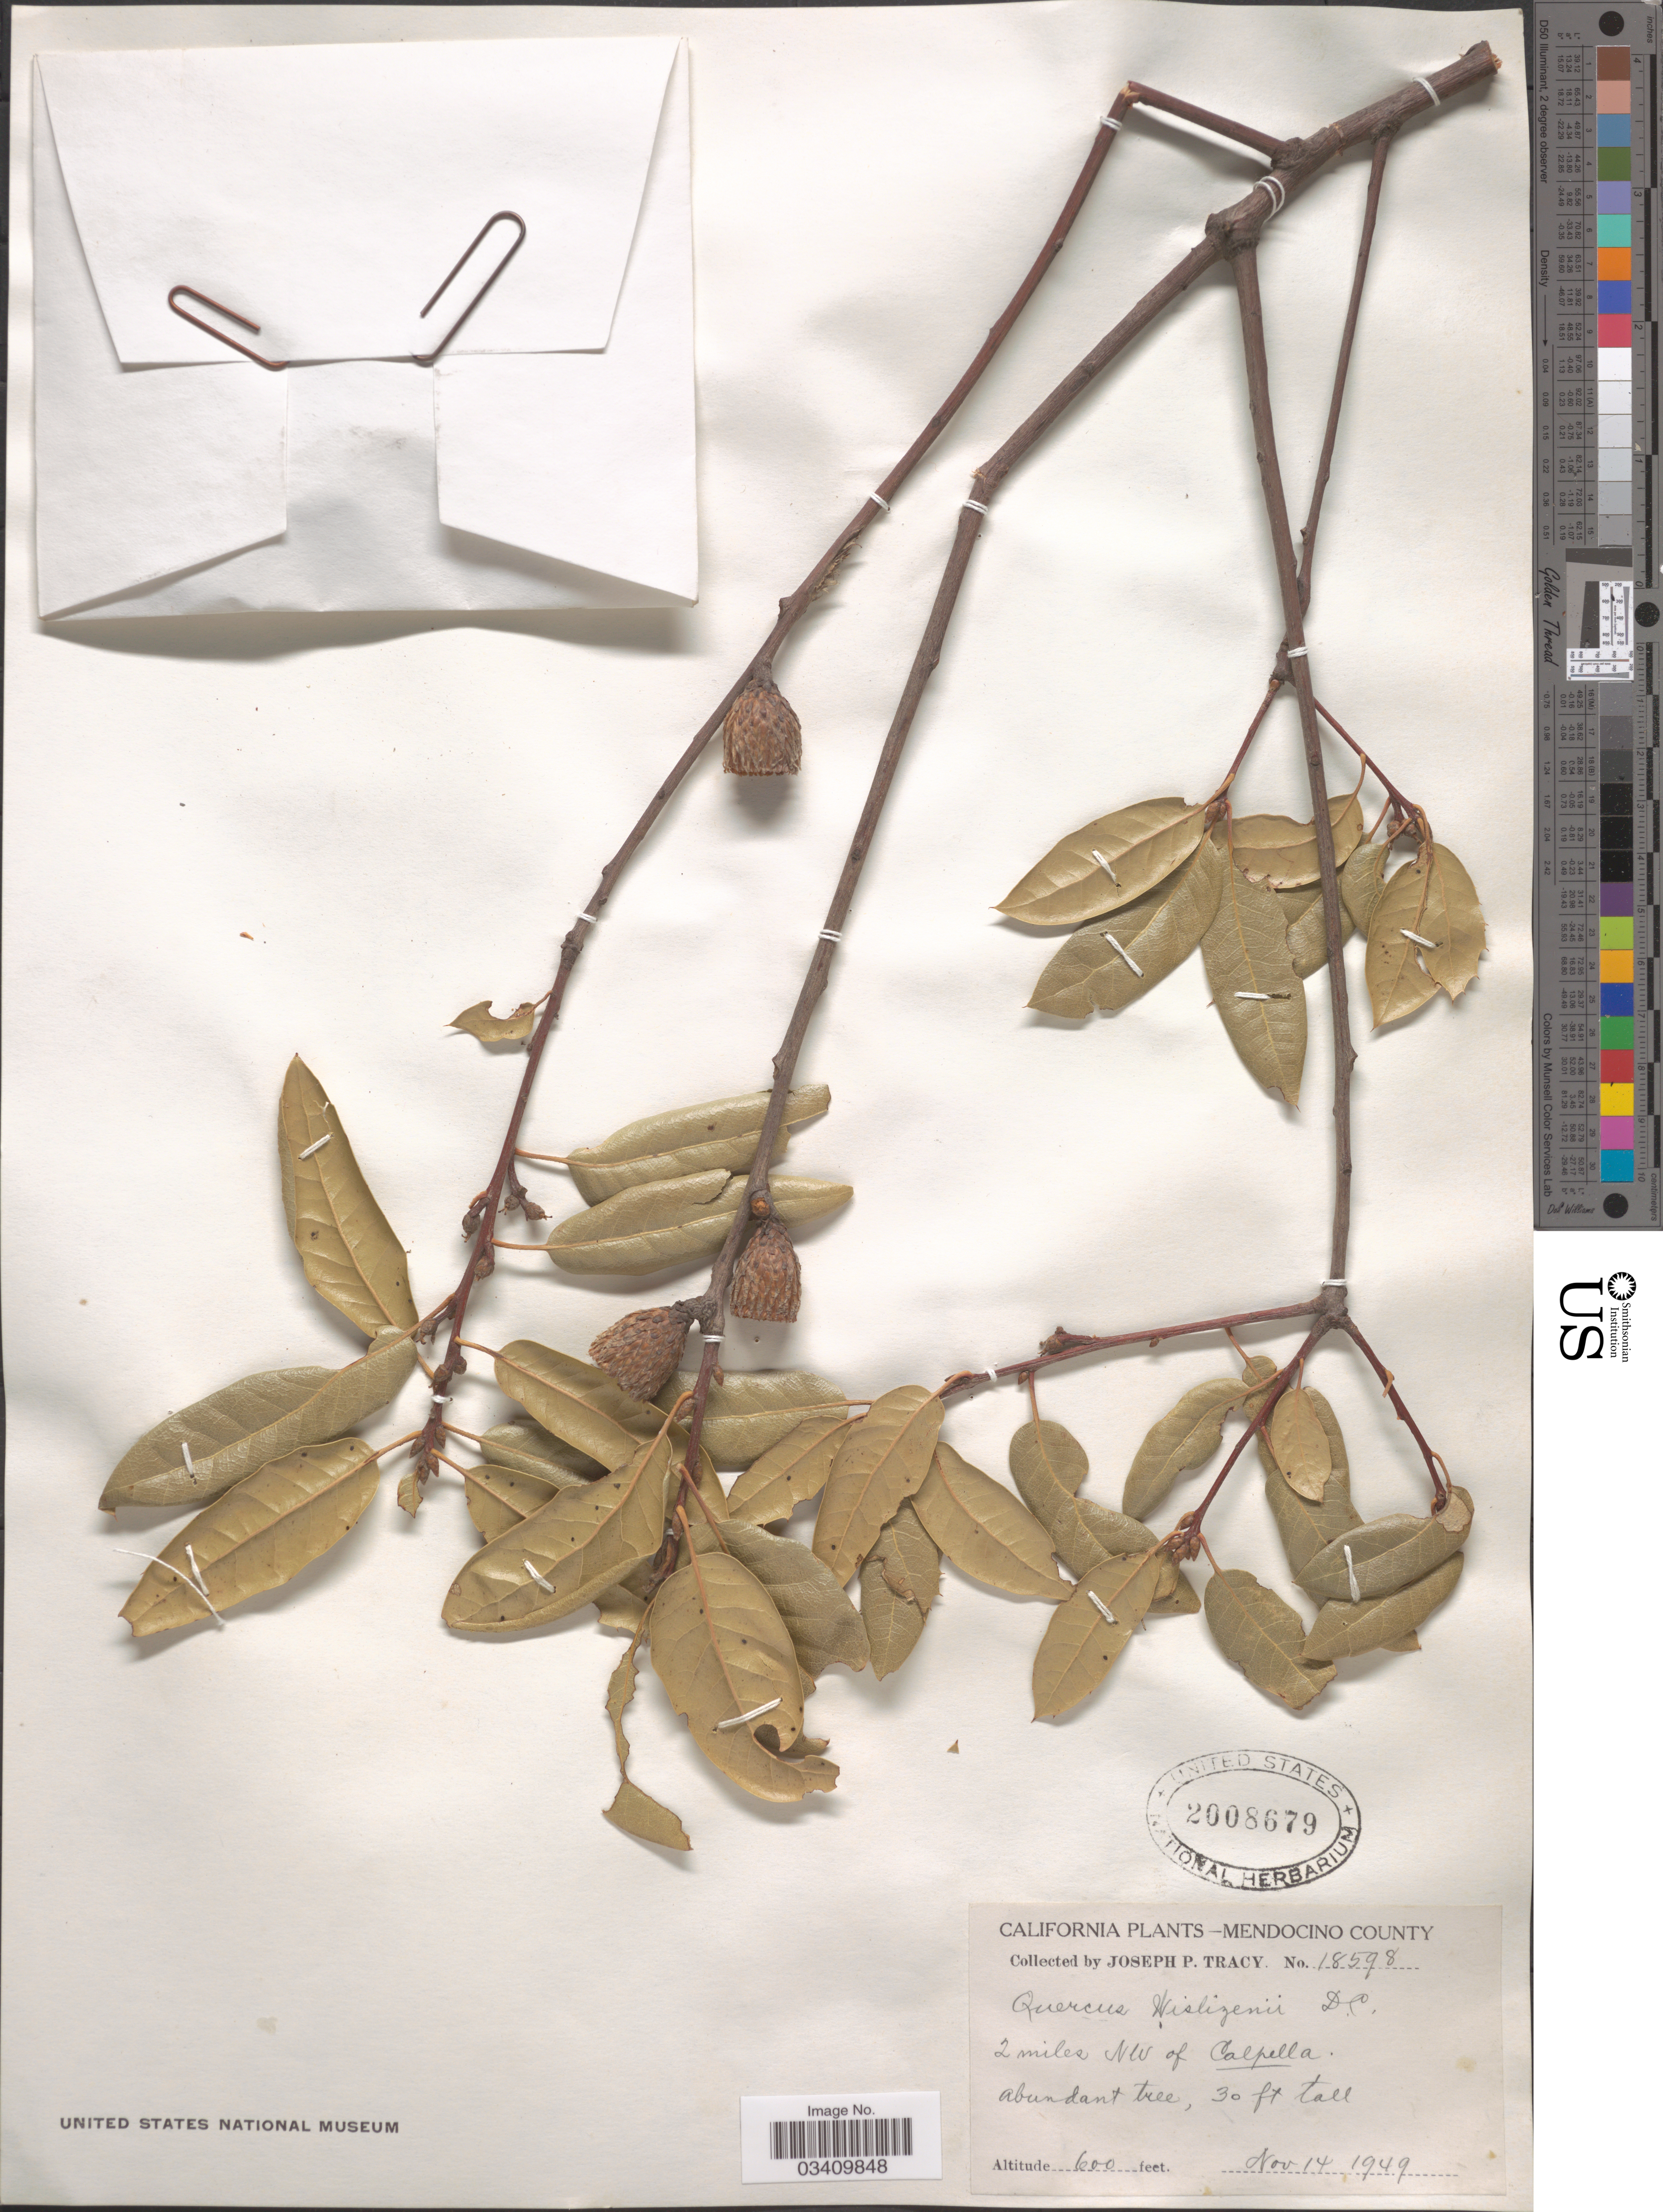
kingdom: Plantae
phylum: Tracheophyta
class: Magnoliopsida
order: Fagales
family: Fagaceae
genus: Quercus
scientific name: Quercus wislizeni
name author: A. DC.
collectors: J. Tracy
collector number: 18598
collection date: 1949-11-14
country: United States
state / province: California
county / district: Mendocino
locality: Mendocino County. 2 miles NW of Calpella.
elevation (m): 183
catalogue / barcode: US 2008679